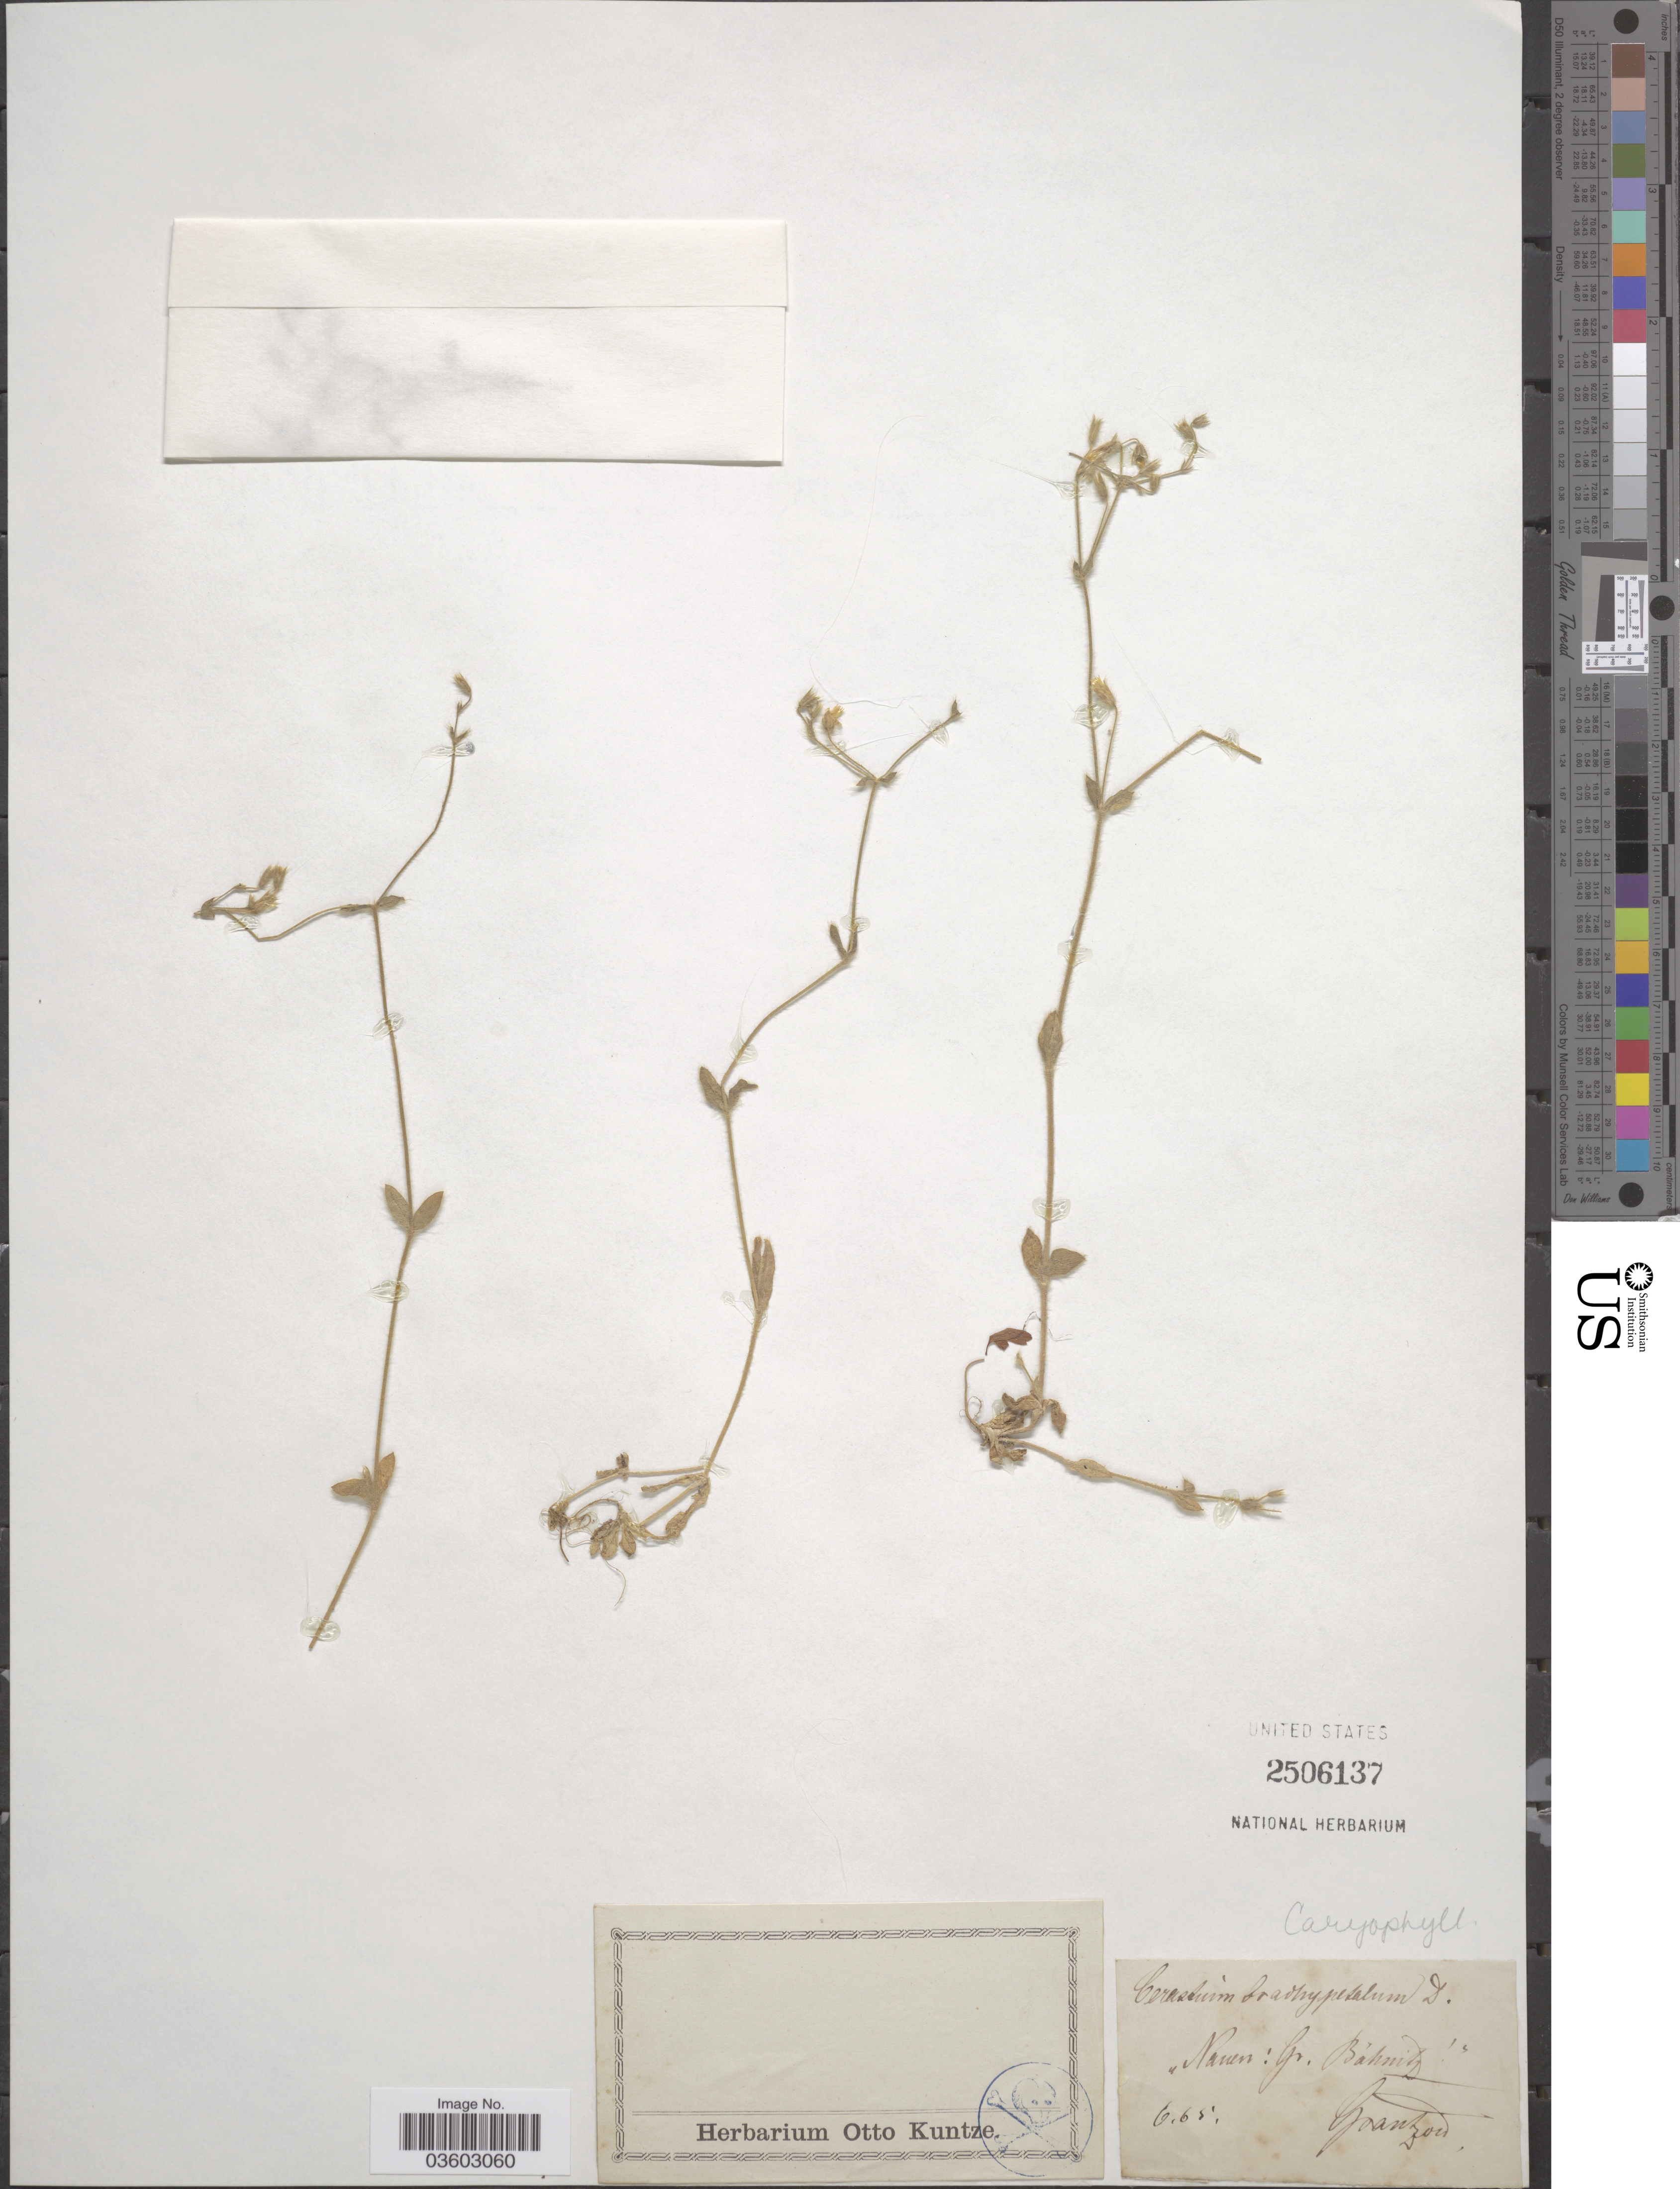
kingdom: Plantae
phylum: Tracheophyta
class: Magnoliopsida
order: Caryophyllales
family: Caryophyllaceae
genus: Cerastium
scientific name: Cerastium brachypetalum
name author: Pers.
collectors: Grantzow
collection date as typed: Transcribed d/m/y: /6/65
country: Germany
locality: Nauen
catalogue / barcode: US 2506137